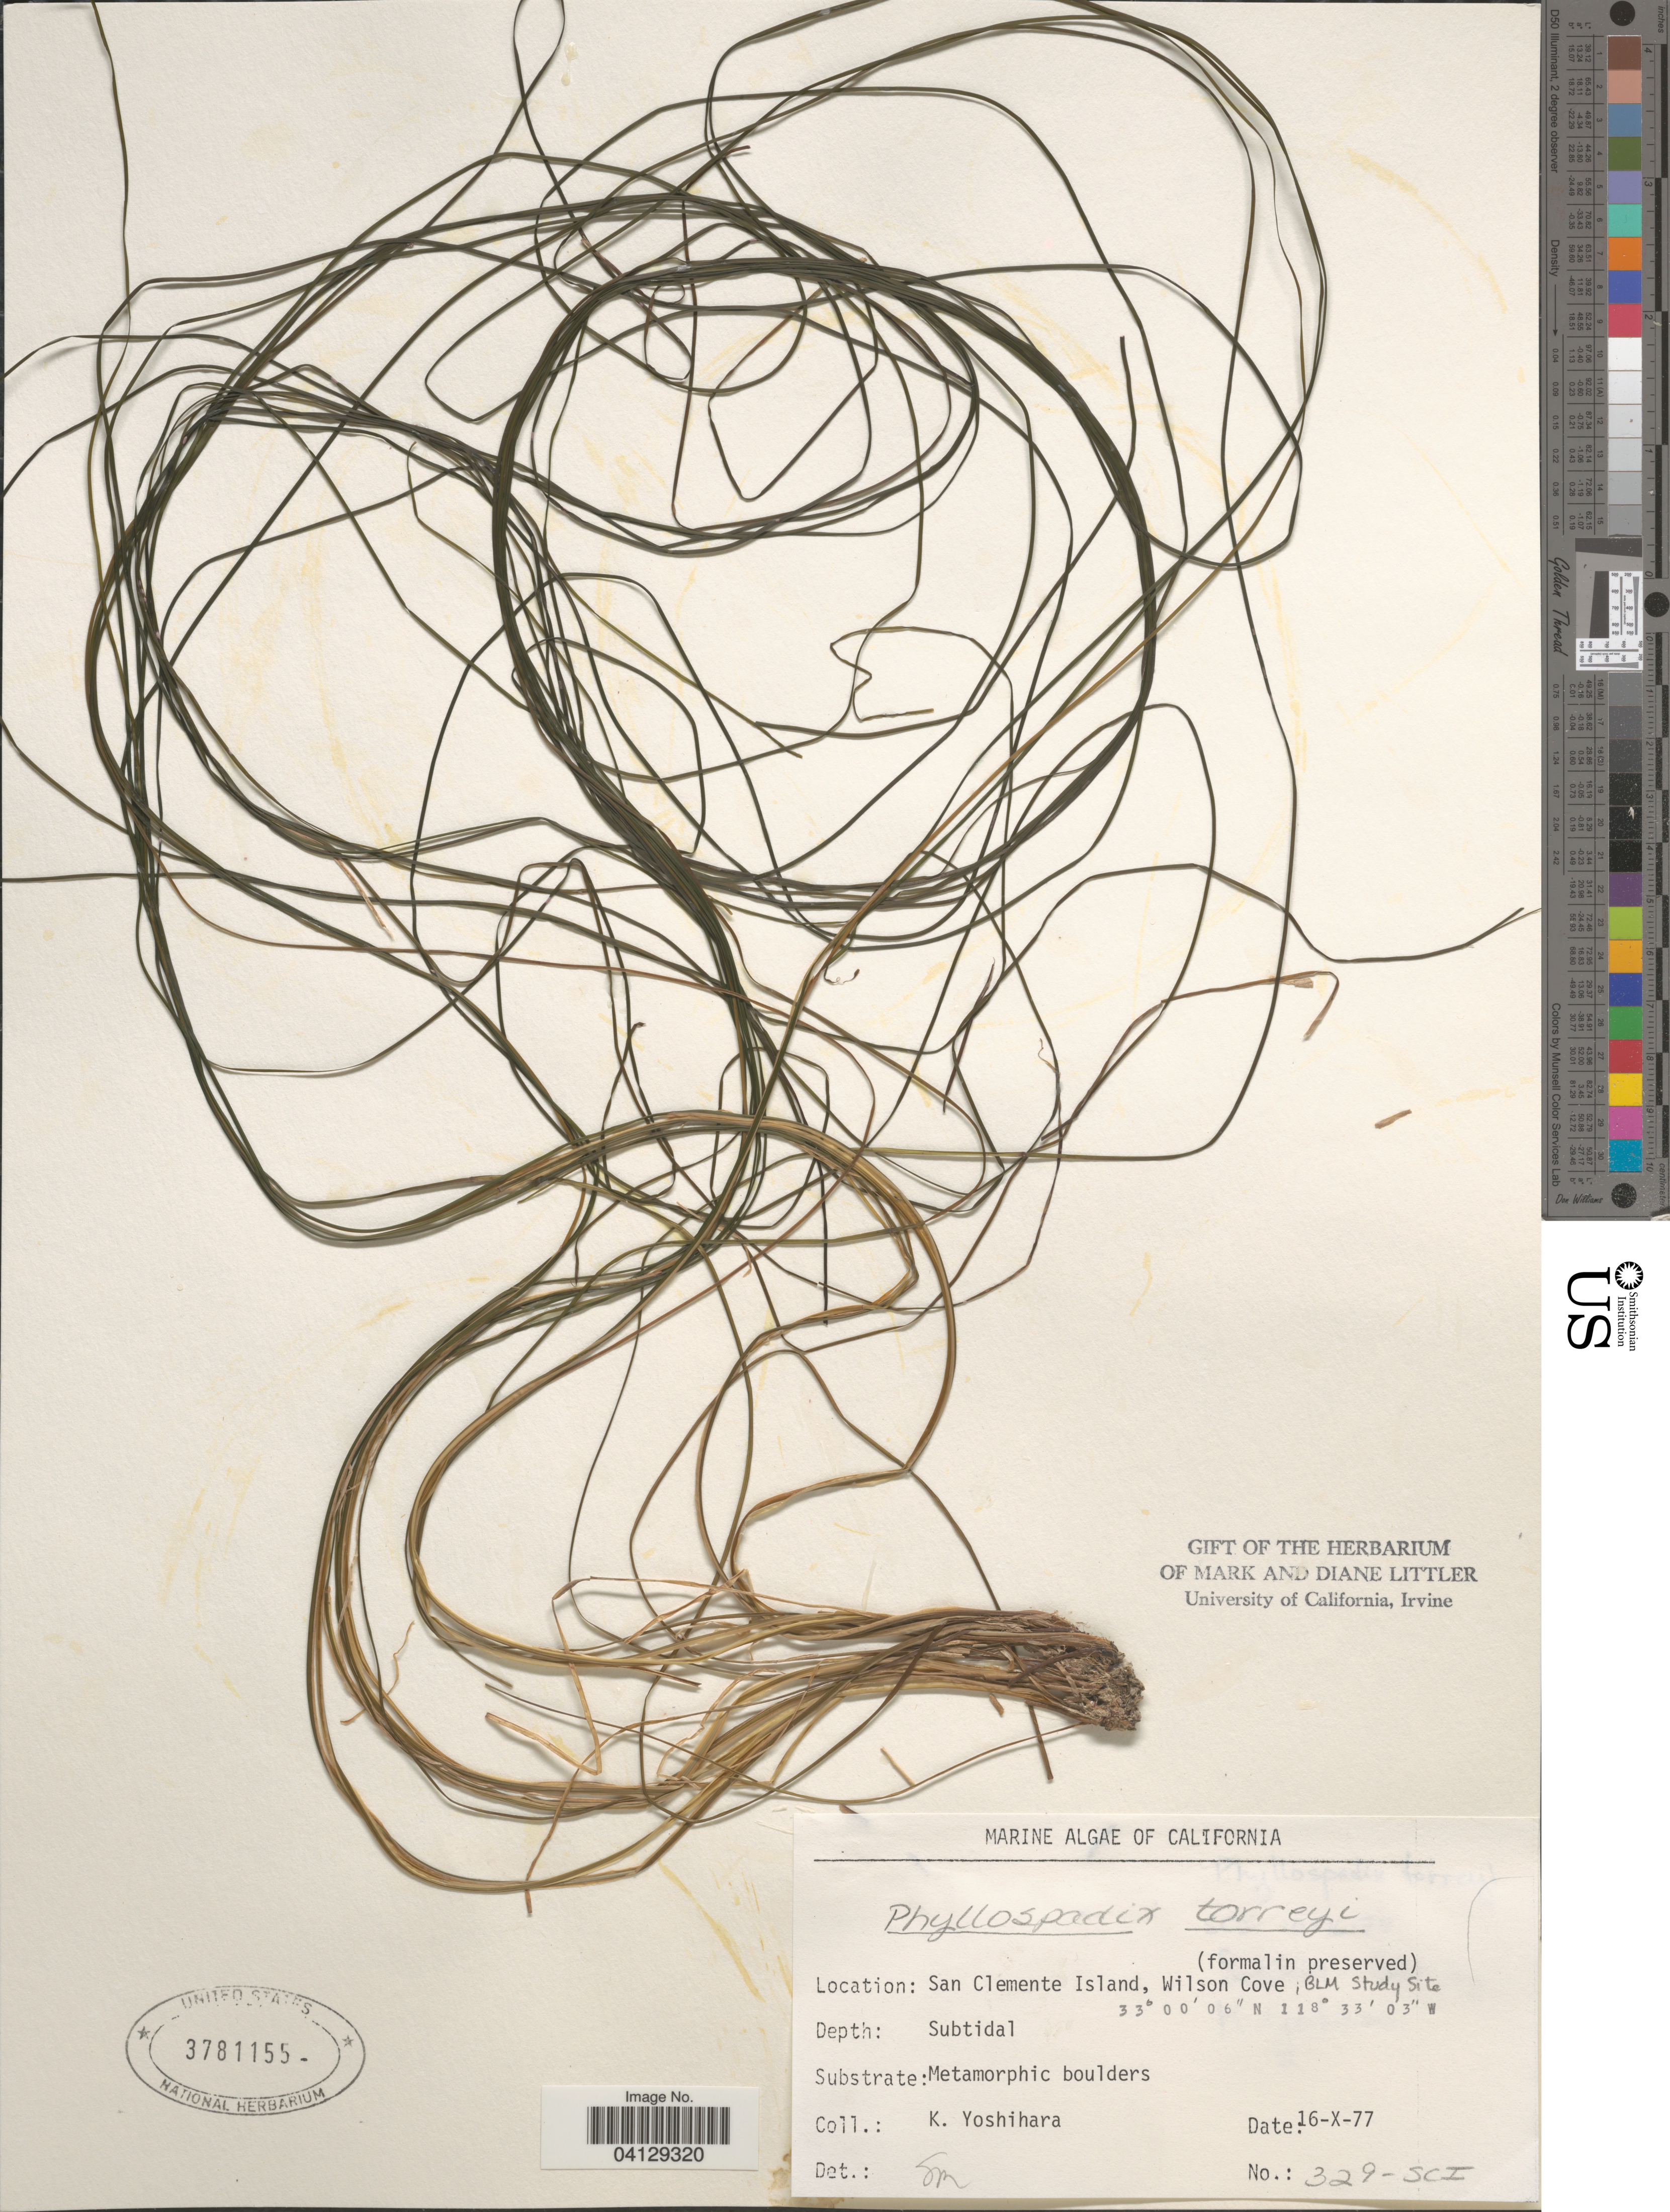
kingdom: Plantae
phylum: Tracheophyta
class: Liliopsida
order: Alismatales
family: Zosteraceae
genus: Phyllospadix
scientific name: Phyllospadix torreyi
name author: S. Watson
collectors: K. Yoshihara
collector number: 329-SCI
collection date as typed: Transcribed d/m/y: 16/10/77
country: United States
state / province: California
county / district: Los Angeles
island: San Clemente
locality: San Clemente Island, Wilson Cove; BLM Study Site.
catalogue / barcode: US 3781155